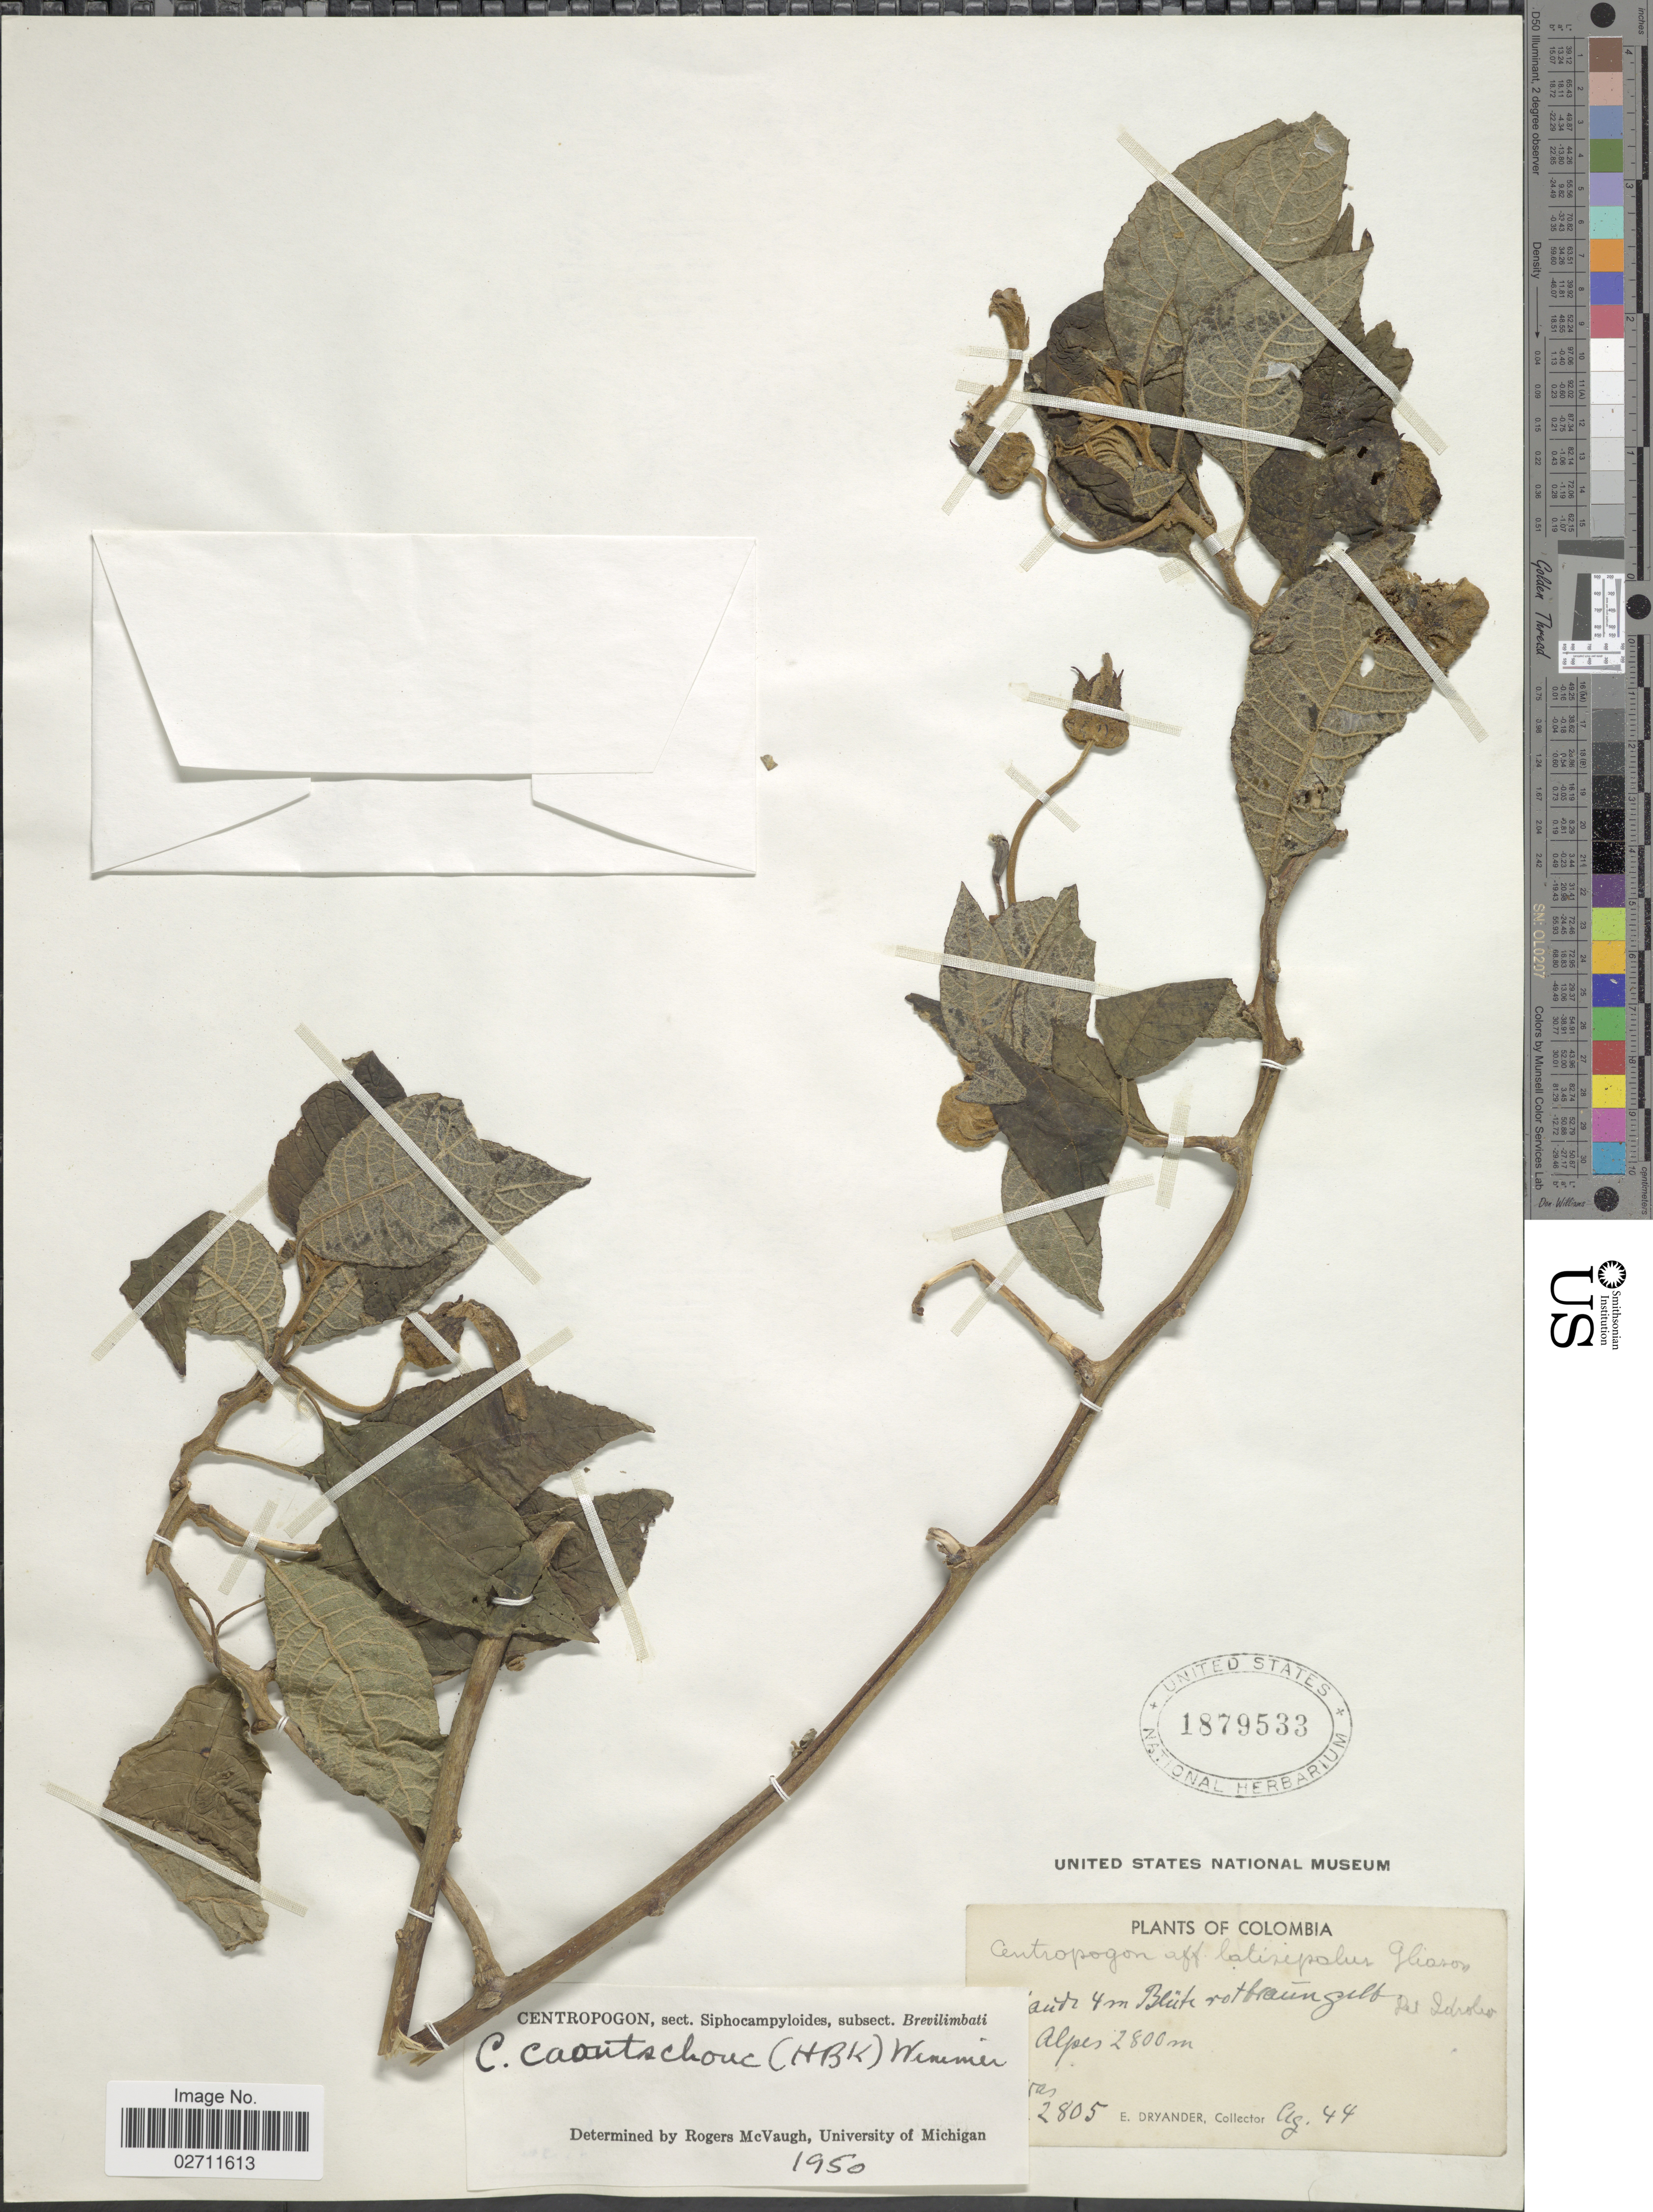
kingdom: Plantae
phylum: Tracheophyta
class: Magnoliopsida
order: Asterales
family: Campanulaceae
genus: Centropogon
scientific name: Centropogon caoutchouc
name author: (Kunth) Gleason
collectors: E. Dryander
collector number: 2805*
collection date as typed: Transcribed d/m/y: /8/44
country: Colombia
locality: [illegible text] Alpes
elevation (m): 2800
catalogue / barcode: US 1879533